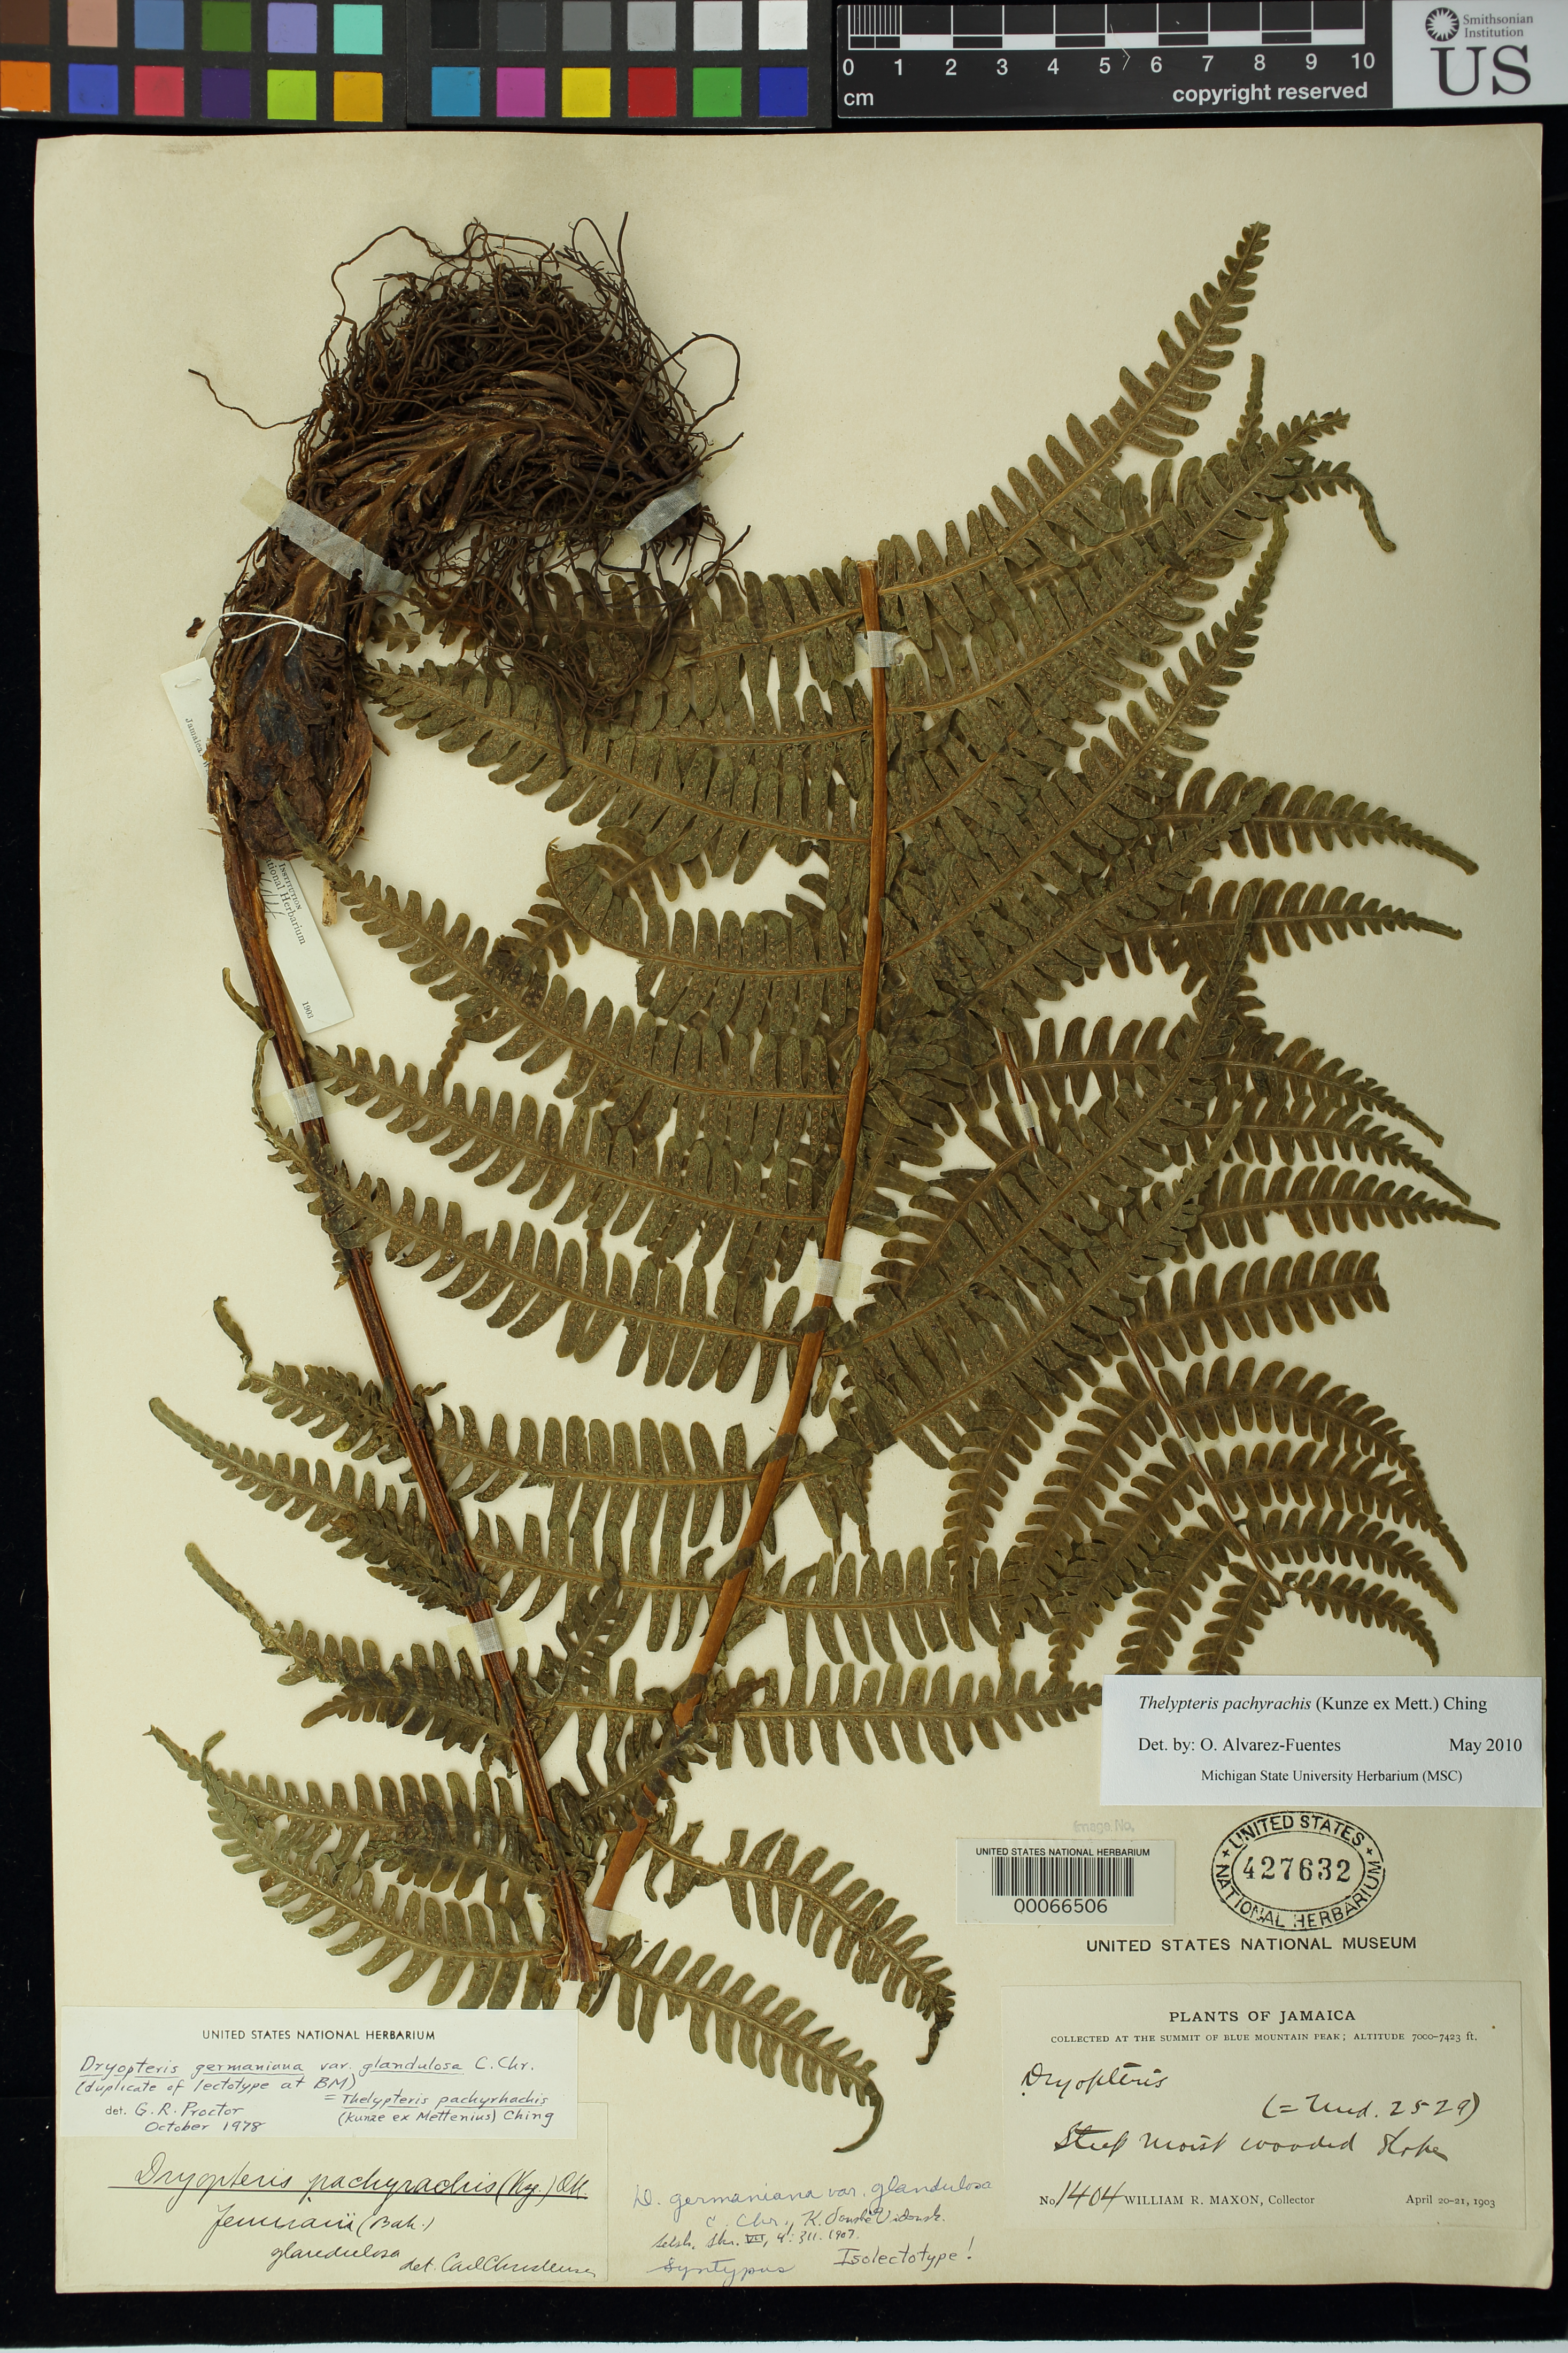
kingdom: Plantae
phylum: Tracheophyta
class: Polypodiopsida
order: Polypodiales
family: Dryopteridaceae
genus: Dryopteris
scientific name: Dryopteris germaniana var. glandulosa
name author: C. Chr.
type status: Syntype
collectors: W. R. Maxon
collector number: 1404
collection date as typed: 20 Apr 1903 to 21 Apr 1903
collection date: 1903-04-20/1903-04-21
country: Jamaica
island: Greater Antilles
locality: Summit of Blue Mountain Peak.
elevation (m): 2134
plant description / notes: Specimen annotated by G.R. Proctor (1978) as "duplicate of lectotype at BM".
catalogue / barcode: US 427632